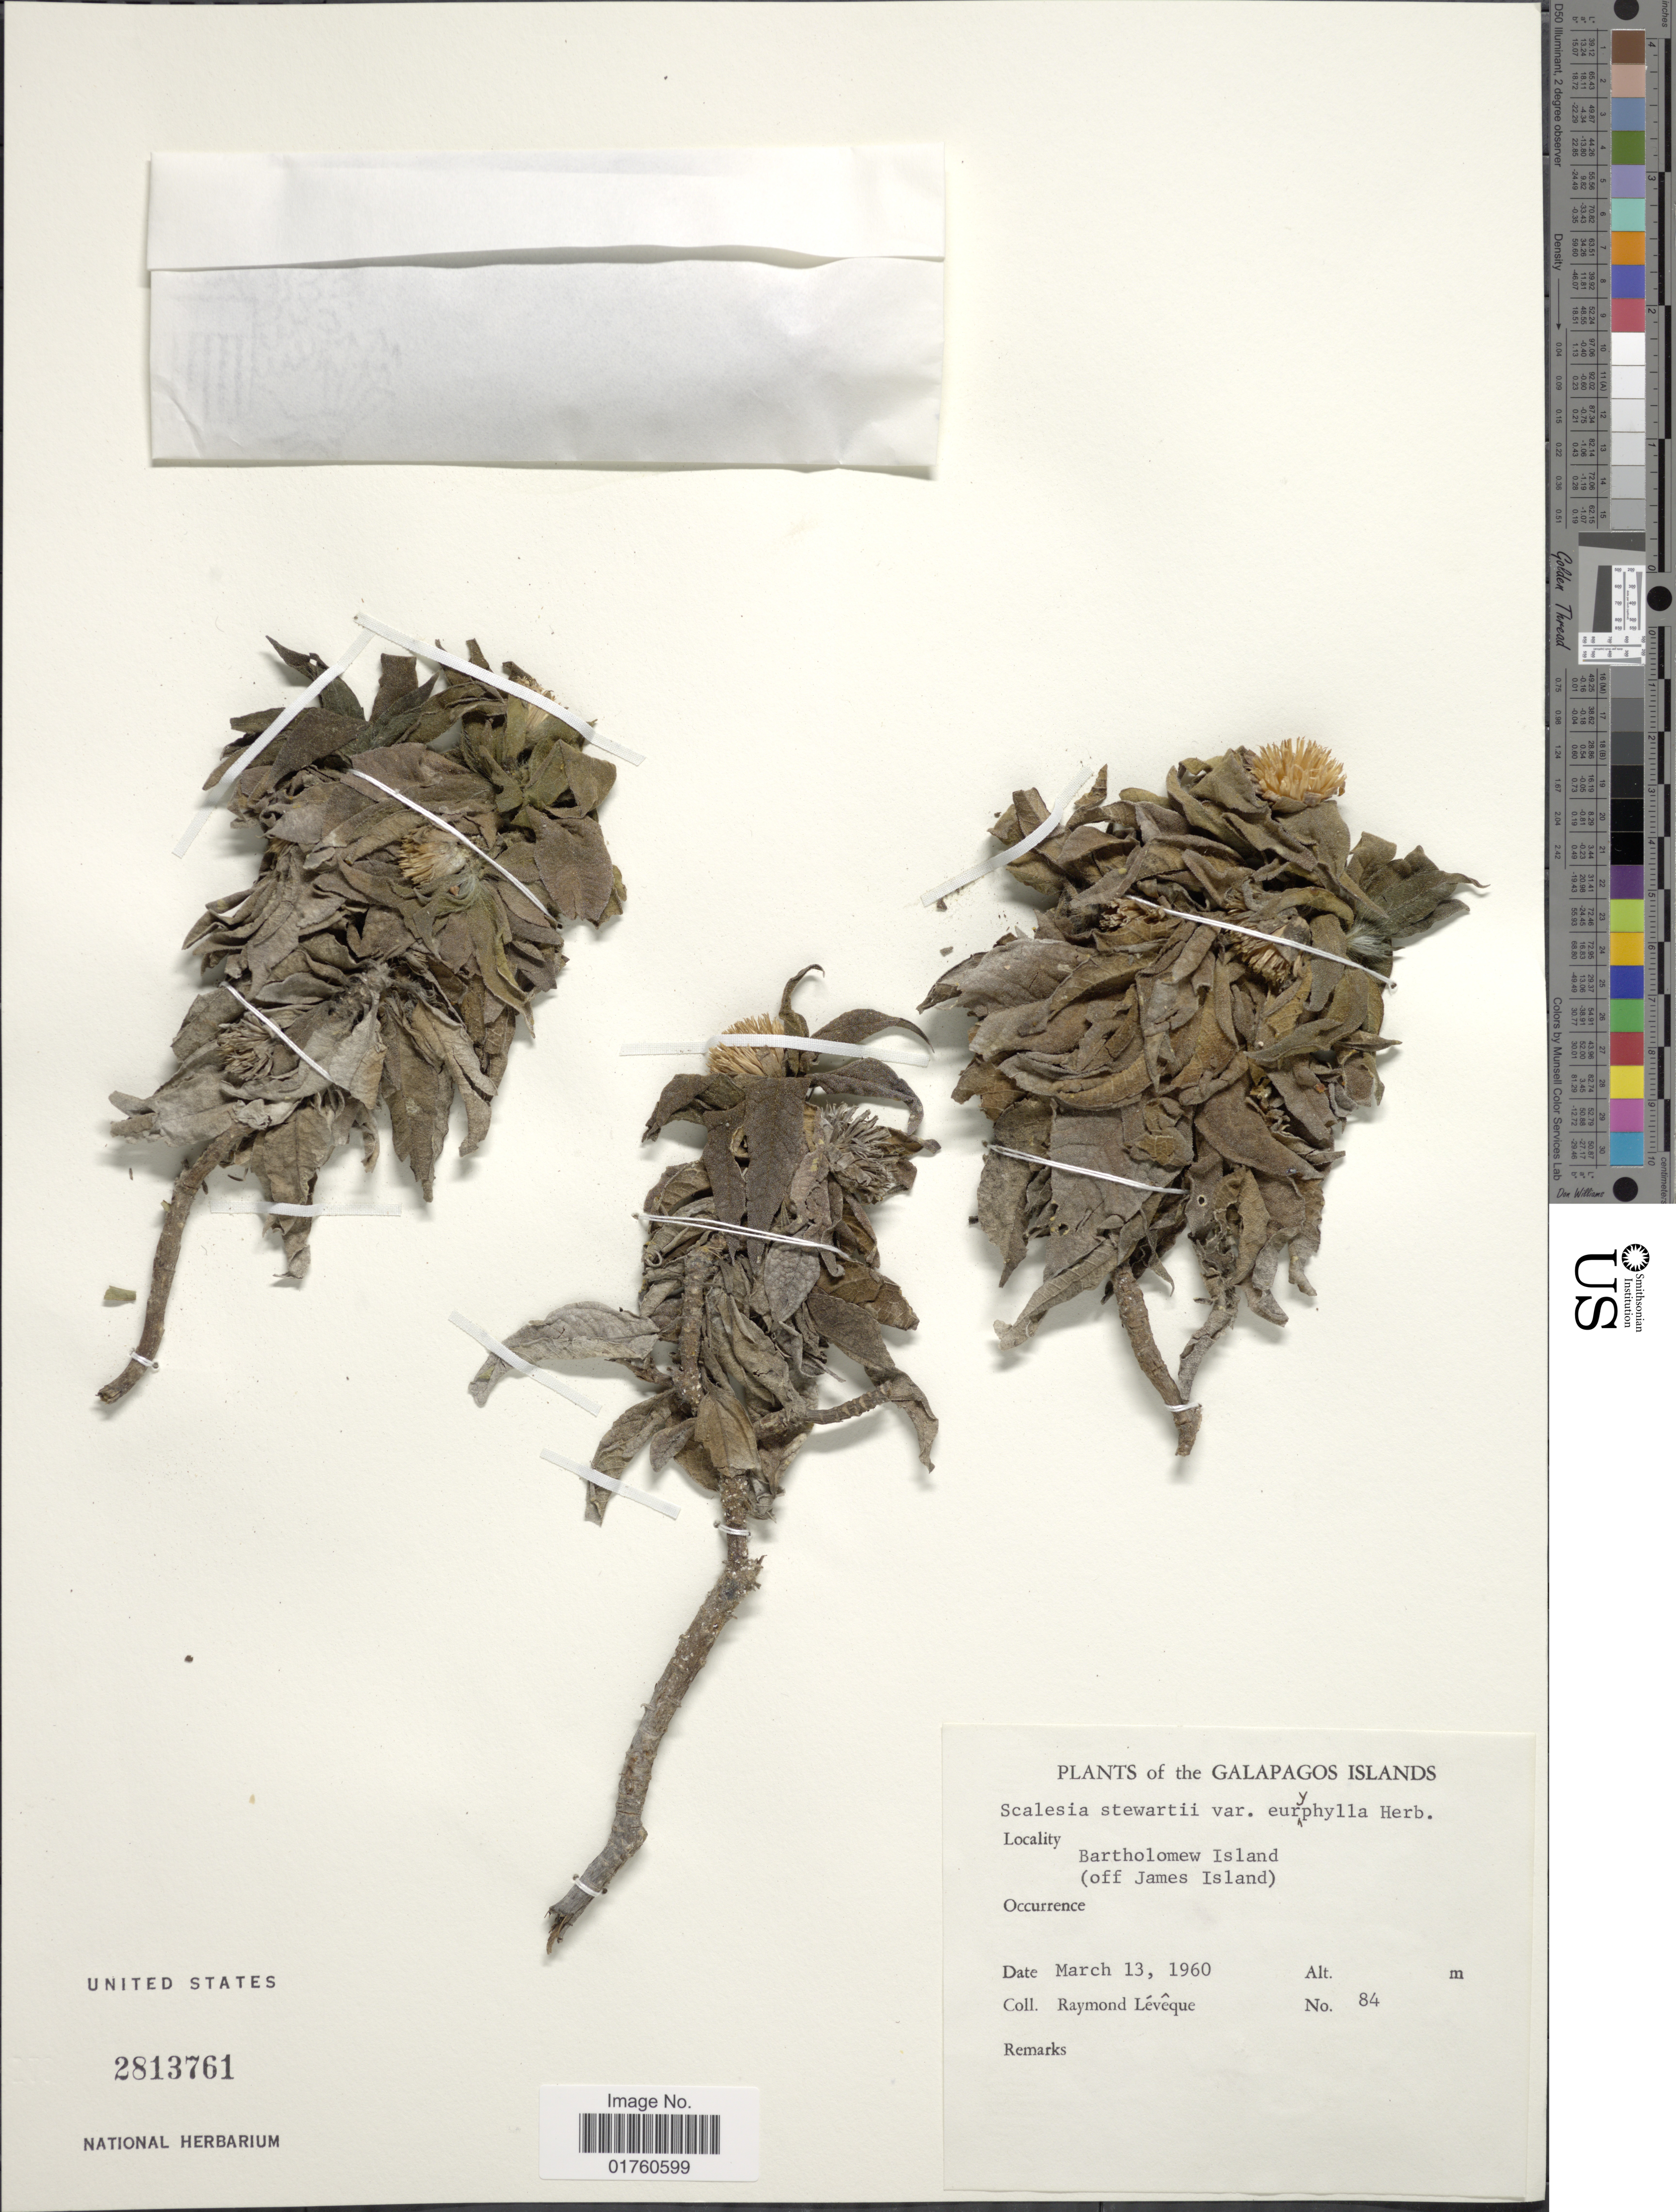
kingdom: Plantae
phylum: Tracheophyta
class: Magnoliopsida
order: Asterales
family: Asteraceae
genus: Scalesia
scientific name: Scalesia stewartii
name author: L. Riley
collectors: R. Lévêque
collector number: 84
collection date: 1960-03-13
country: Ecuador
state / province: Colón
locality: The Galapagos Islands, Bartholomew Islands (off James Island)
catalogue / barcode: US 2813761